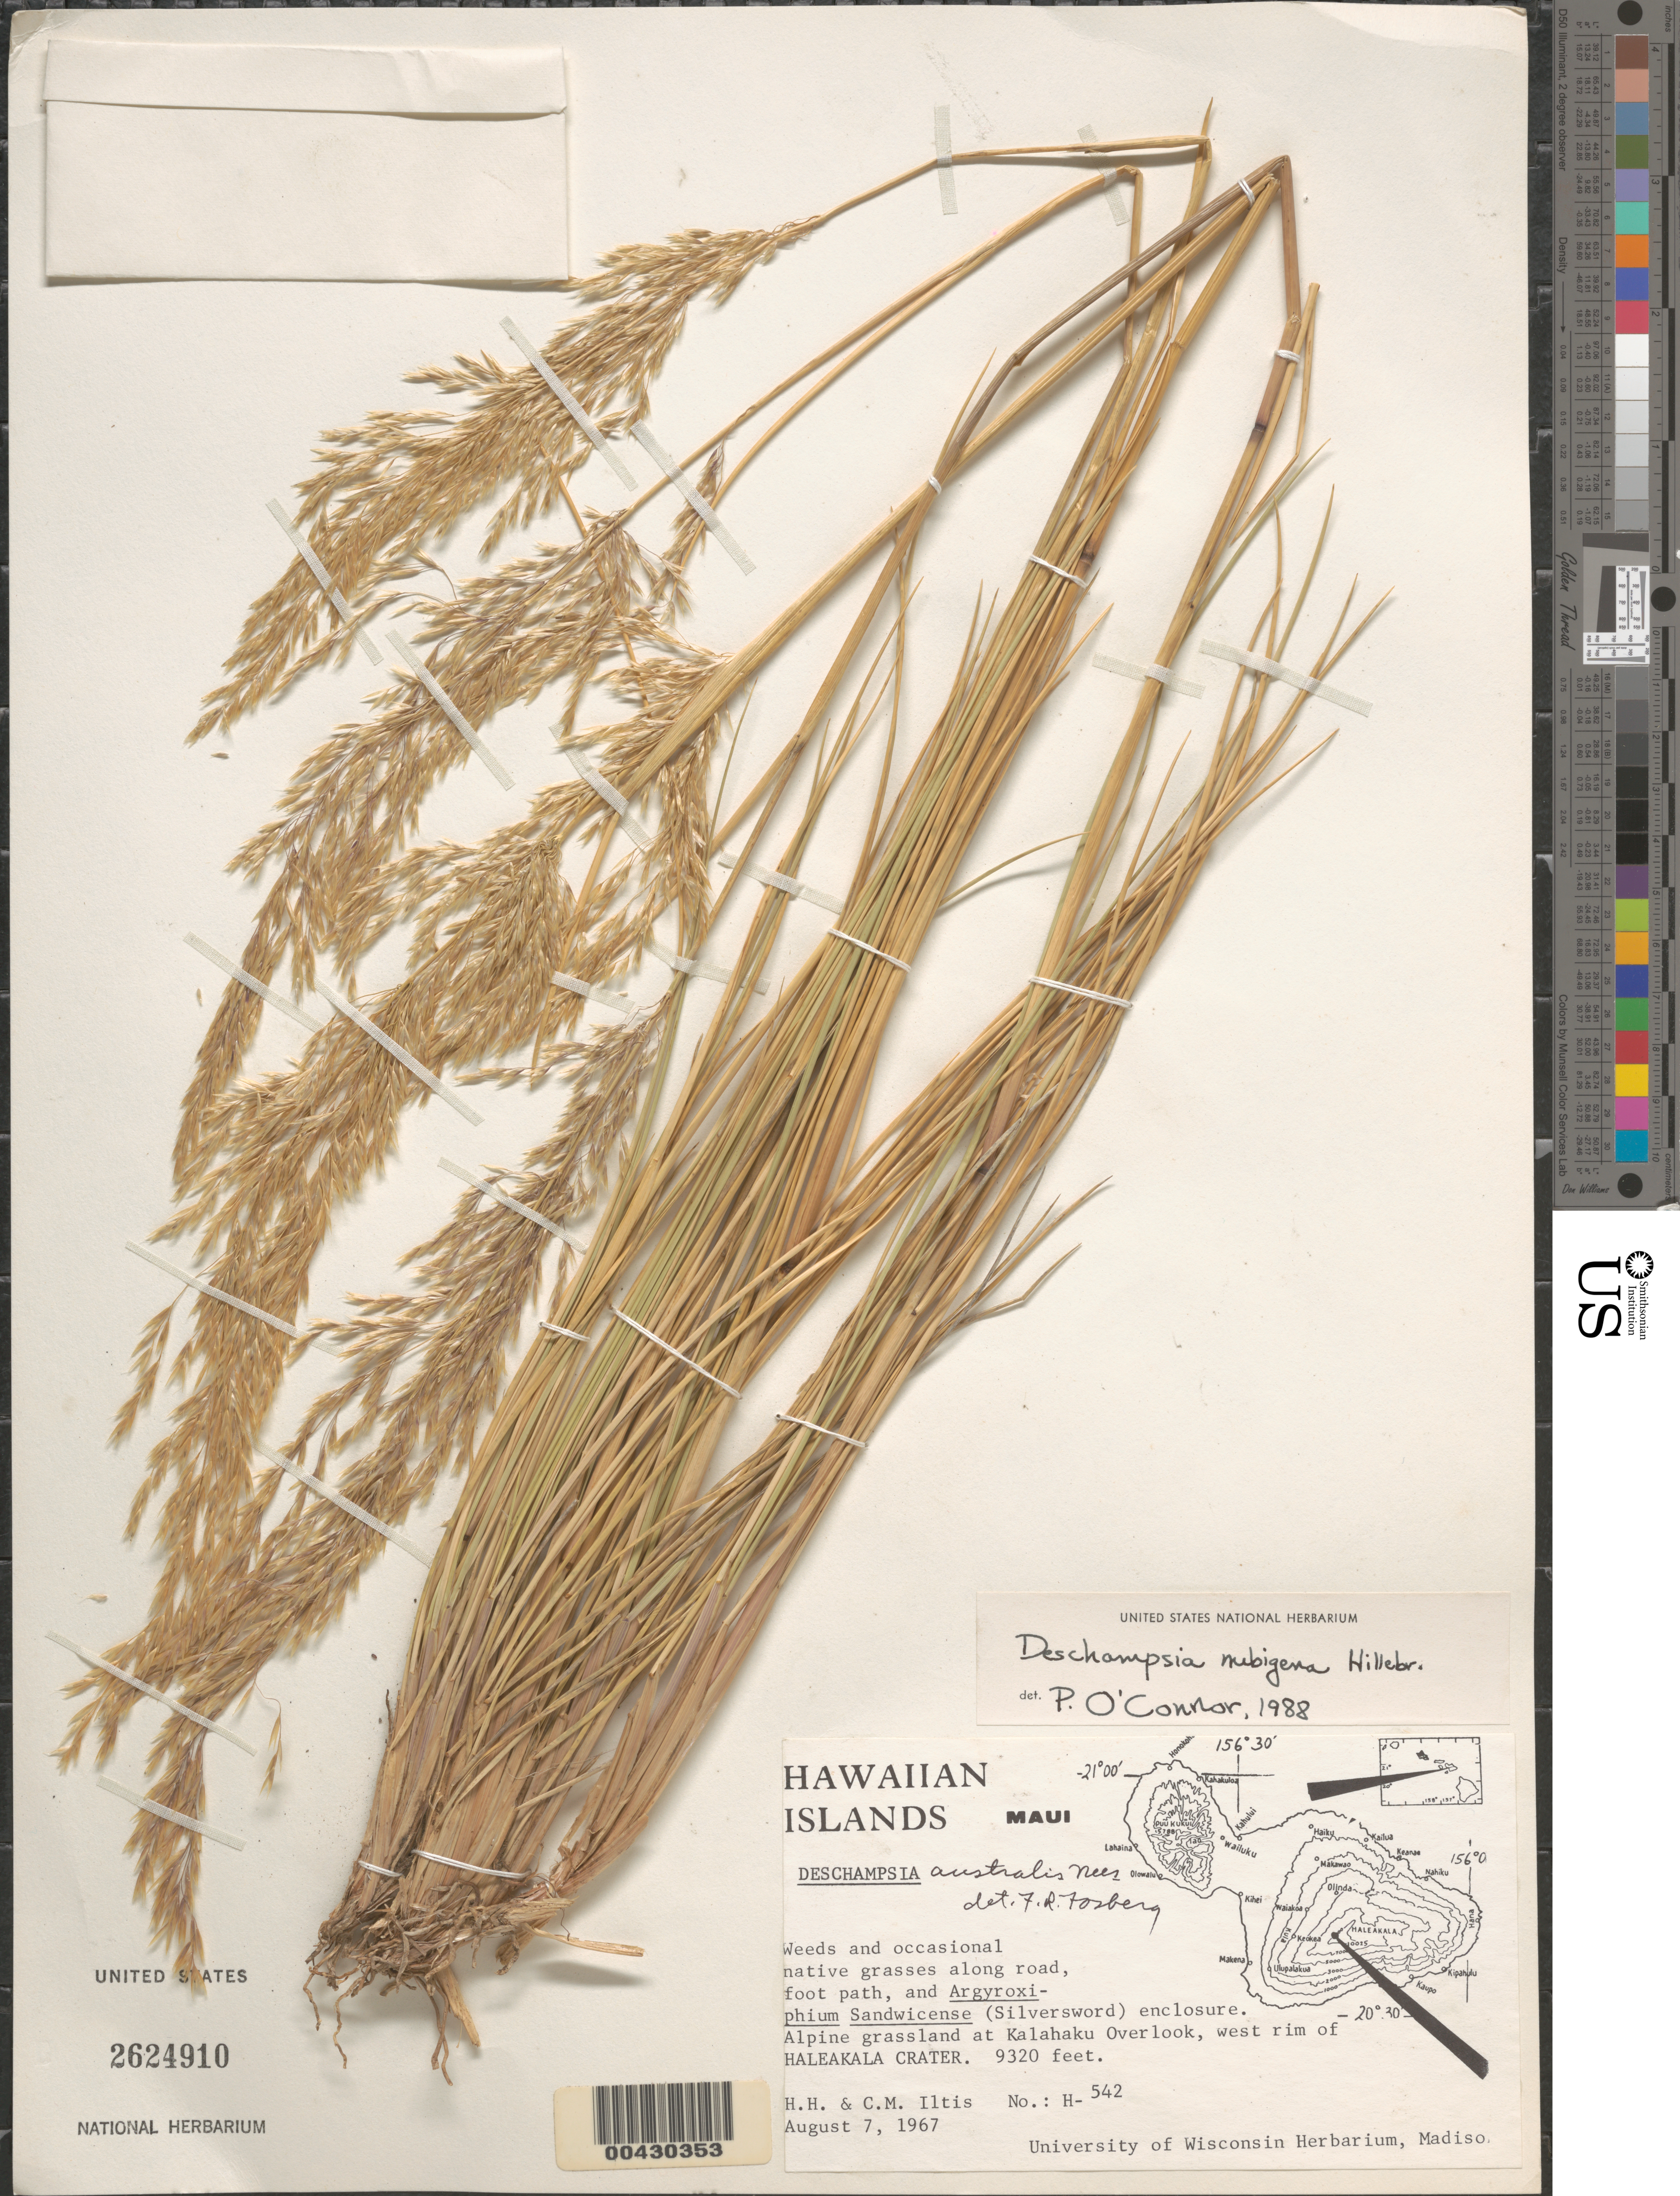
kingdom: Plantae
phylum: Tracheophyta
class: Liliopsida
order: Poales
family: Poaceae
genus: Deschampsia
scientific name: Deschampsia nubigena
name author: Hillebr.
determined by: O'Connor, P.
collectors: H. H. Iltis & C. M Iltis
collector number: H-542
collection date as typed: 7 Aug 1967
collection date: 1967-08-07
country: United States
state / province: Hawaii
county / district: Maui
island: Maui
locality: Kalahaku Overlook, W rim of Haleakala Crater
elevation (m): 2841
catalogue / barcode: US 2624910